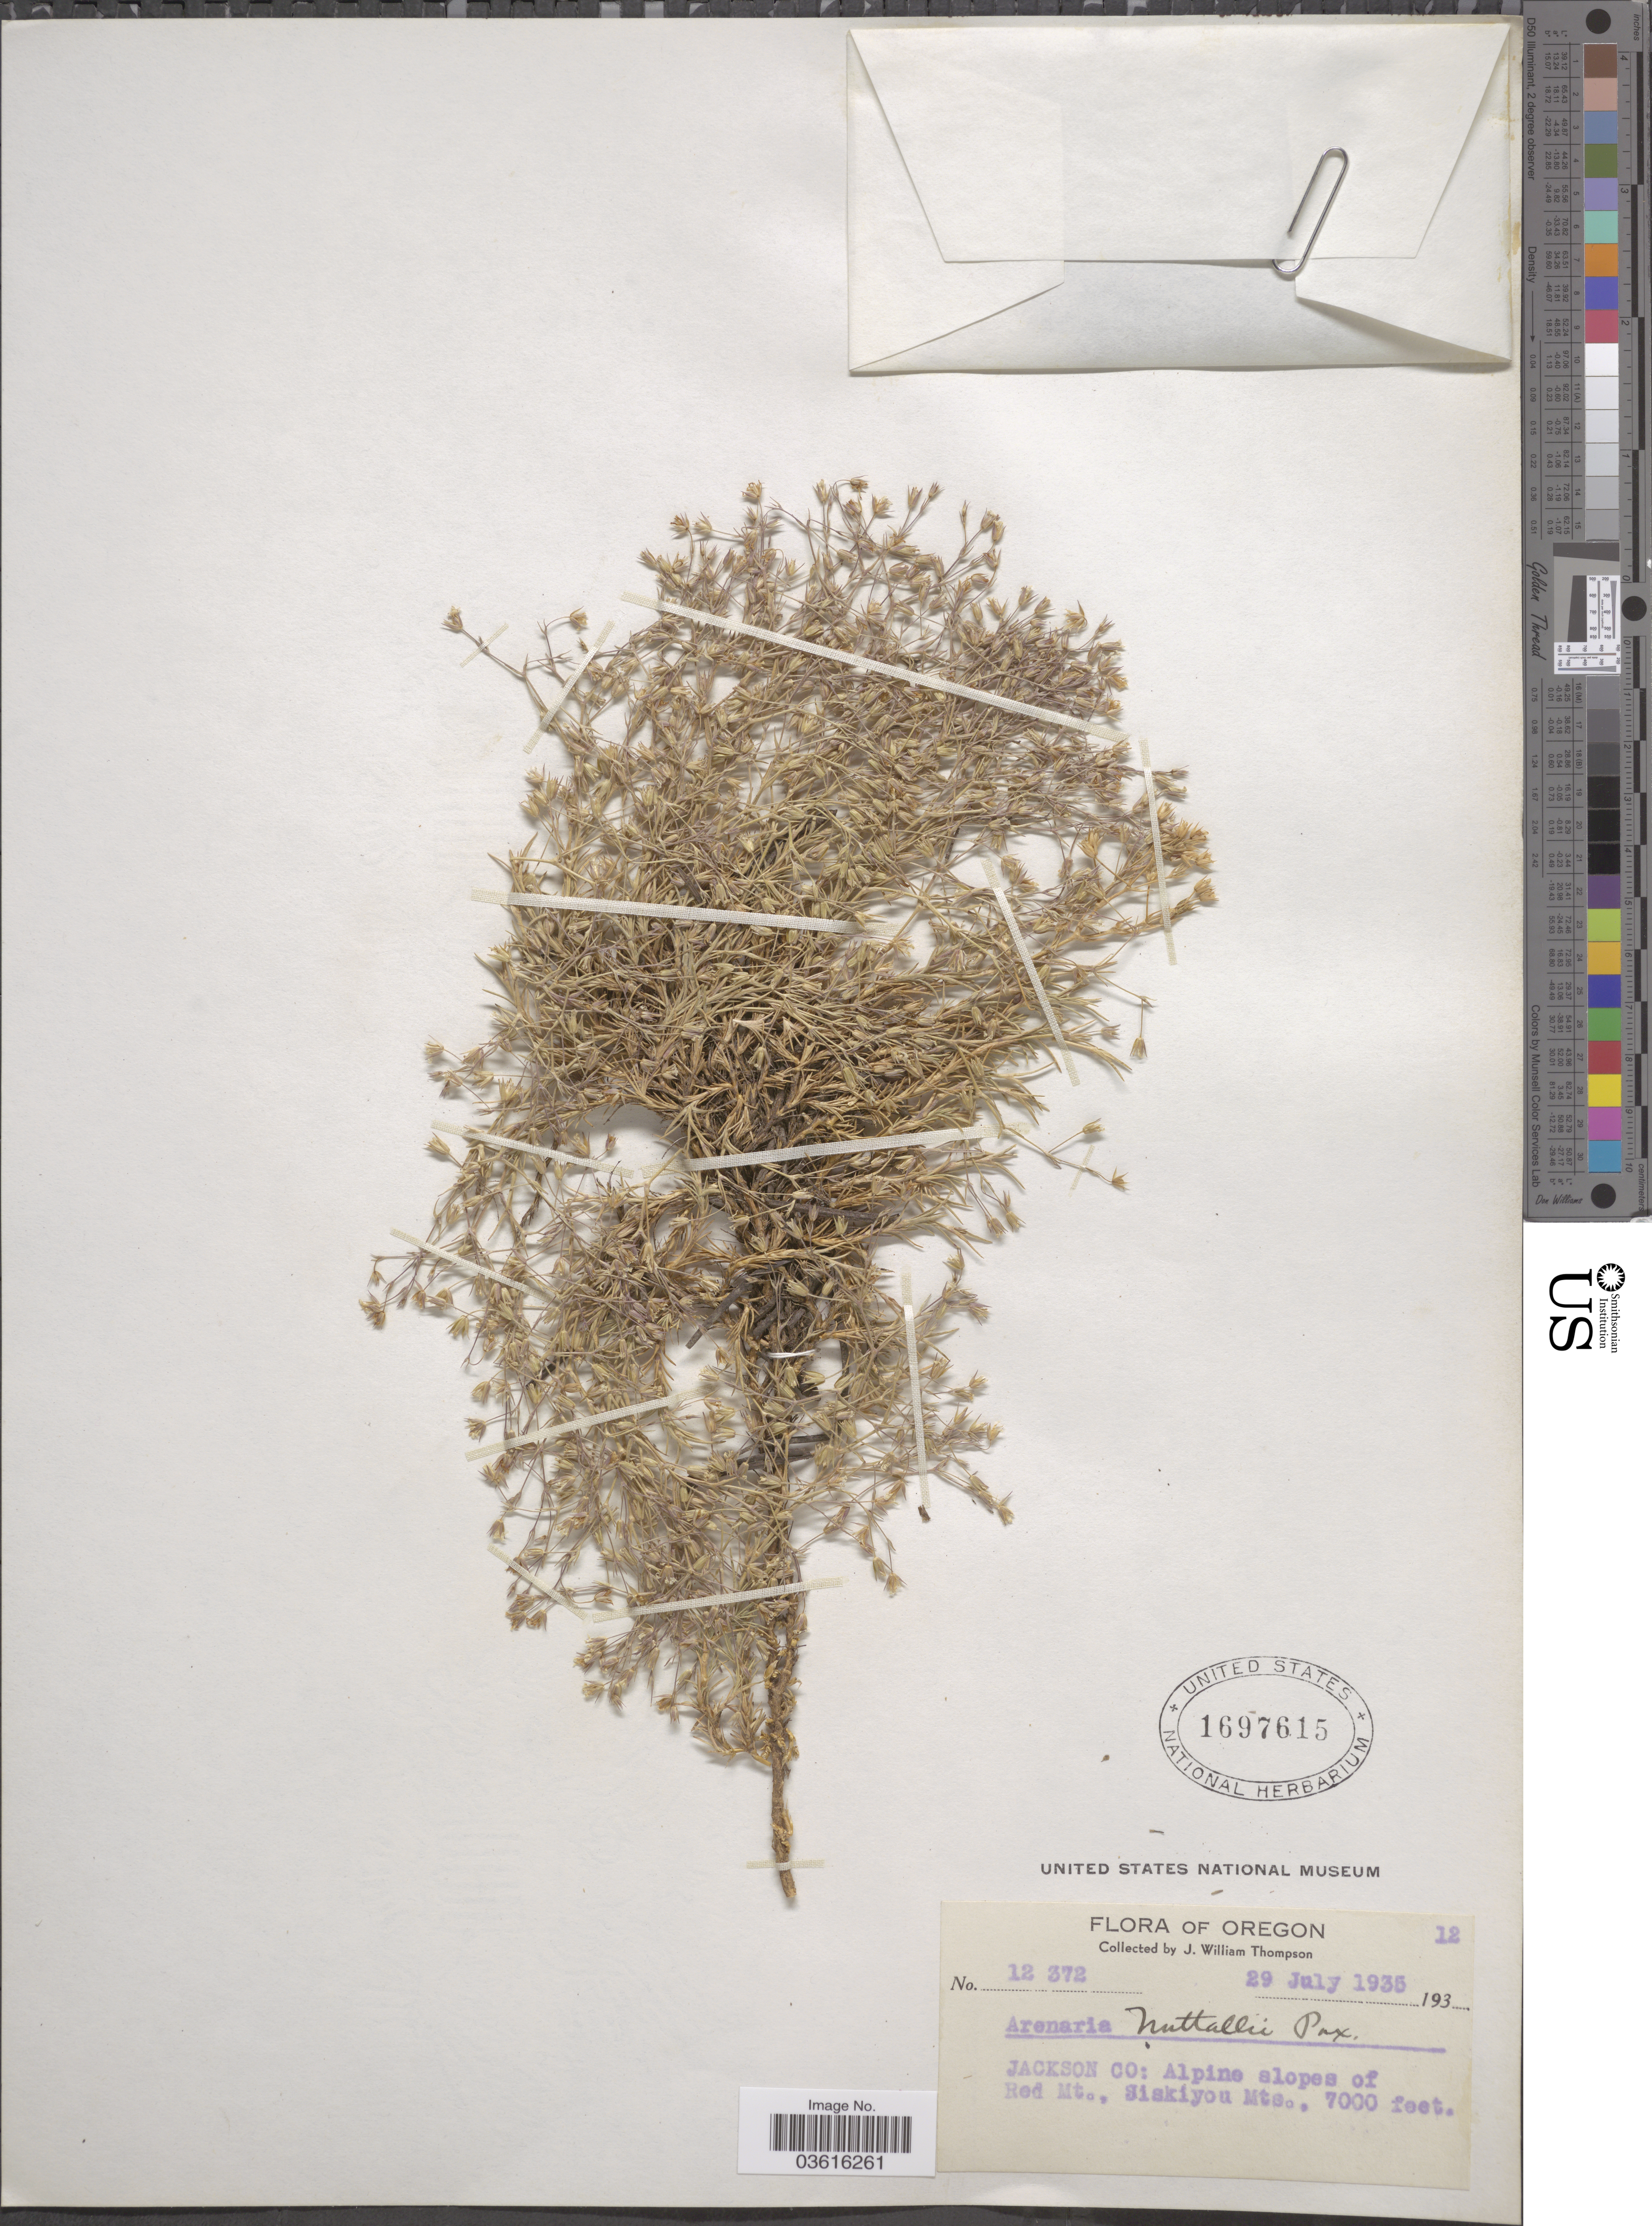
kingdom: Plantae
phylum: Tracheophyta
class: Magnoliopsida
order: Caryophyllales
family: Caryophyllaceae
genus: Minuartia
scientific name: Minuartia nuttallii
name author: (Pax) Briq.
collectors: J. W. Thompson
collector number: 12372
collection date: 1935-07-29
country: United States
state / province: Oregon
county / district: Jackson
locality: Jackson Co: Alpine slopes of Red Mt., Siskiyou Mts.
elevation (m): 2134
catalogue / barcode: US 1697615